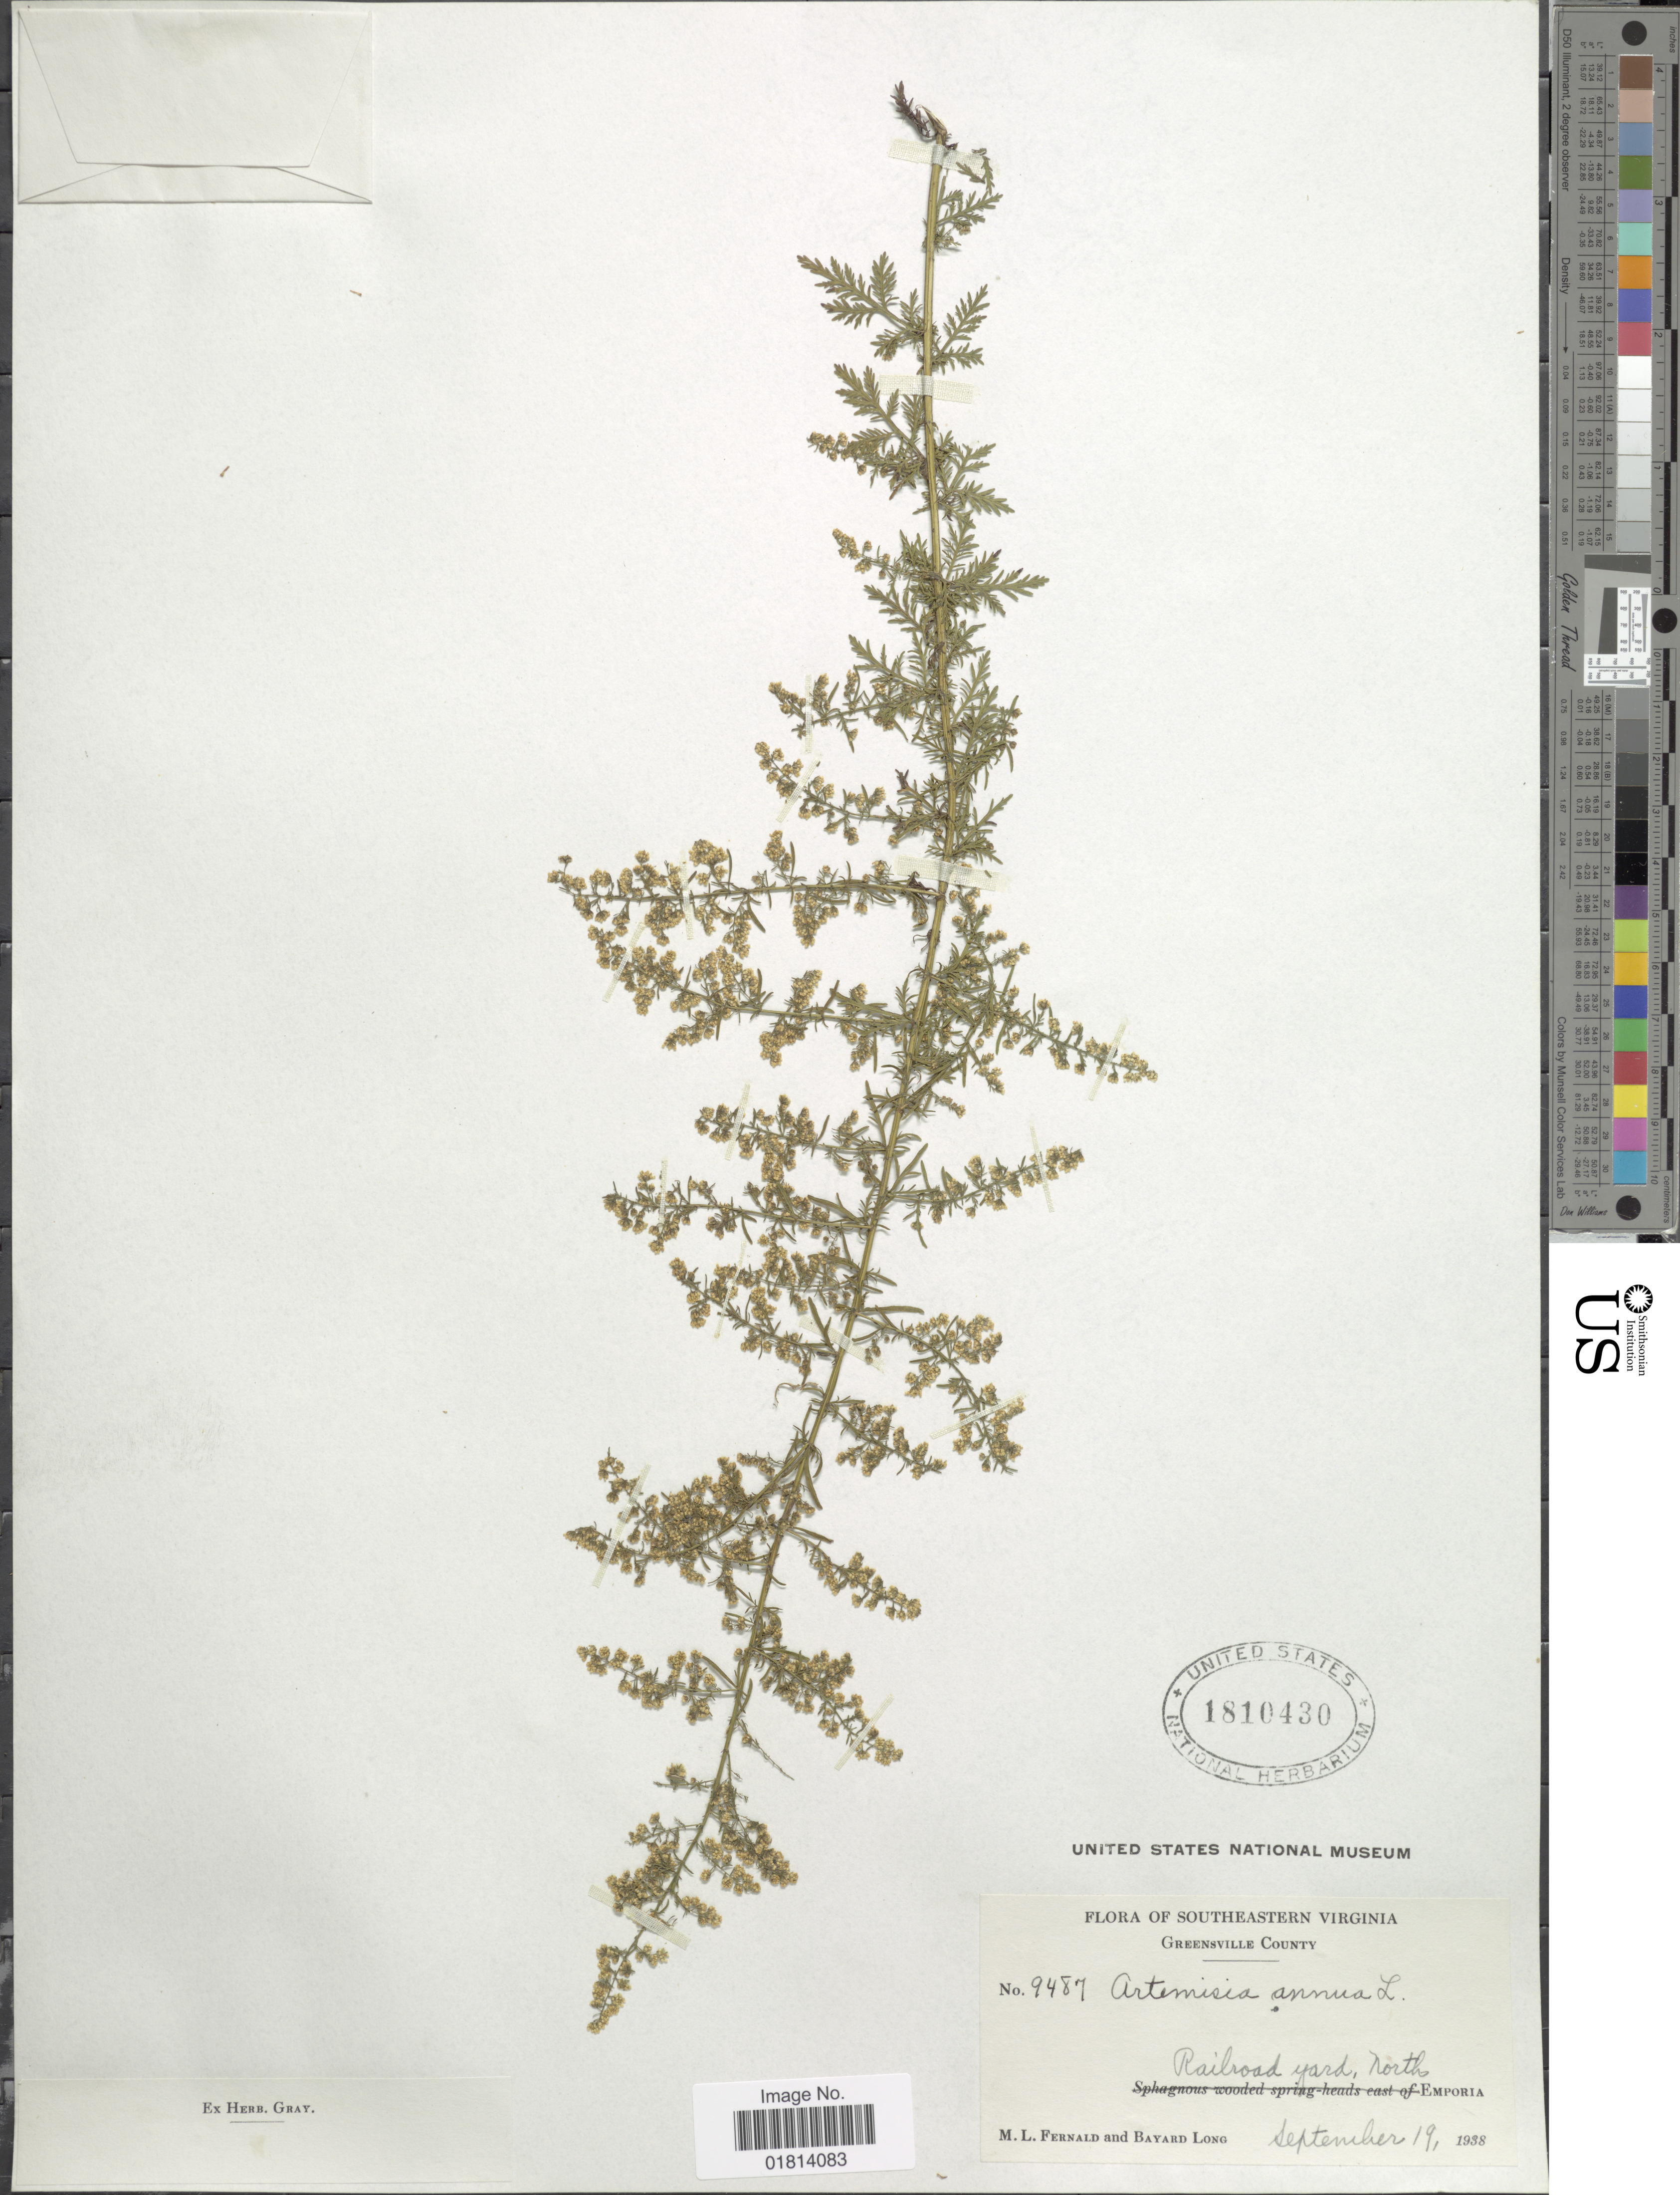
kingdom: Plantae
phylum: Tracheophyta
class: Magnoliopsida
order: Asterales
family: Asteraceae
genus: Artemisia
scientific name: Artemisia annua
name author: L.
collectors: M. L. Fernald & B. Long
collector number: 9487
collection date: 1938-09-19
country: United States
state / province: Virginia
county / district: Greensville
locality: Southeastern Virginia. Greensville County. Railroad yard, North Emporia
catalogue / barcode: US 1810430